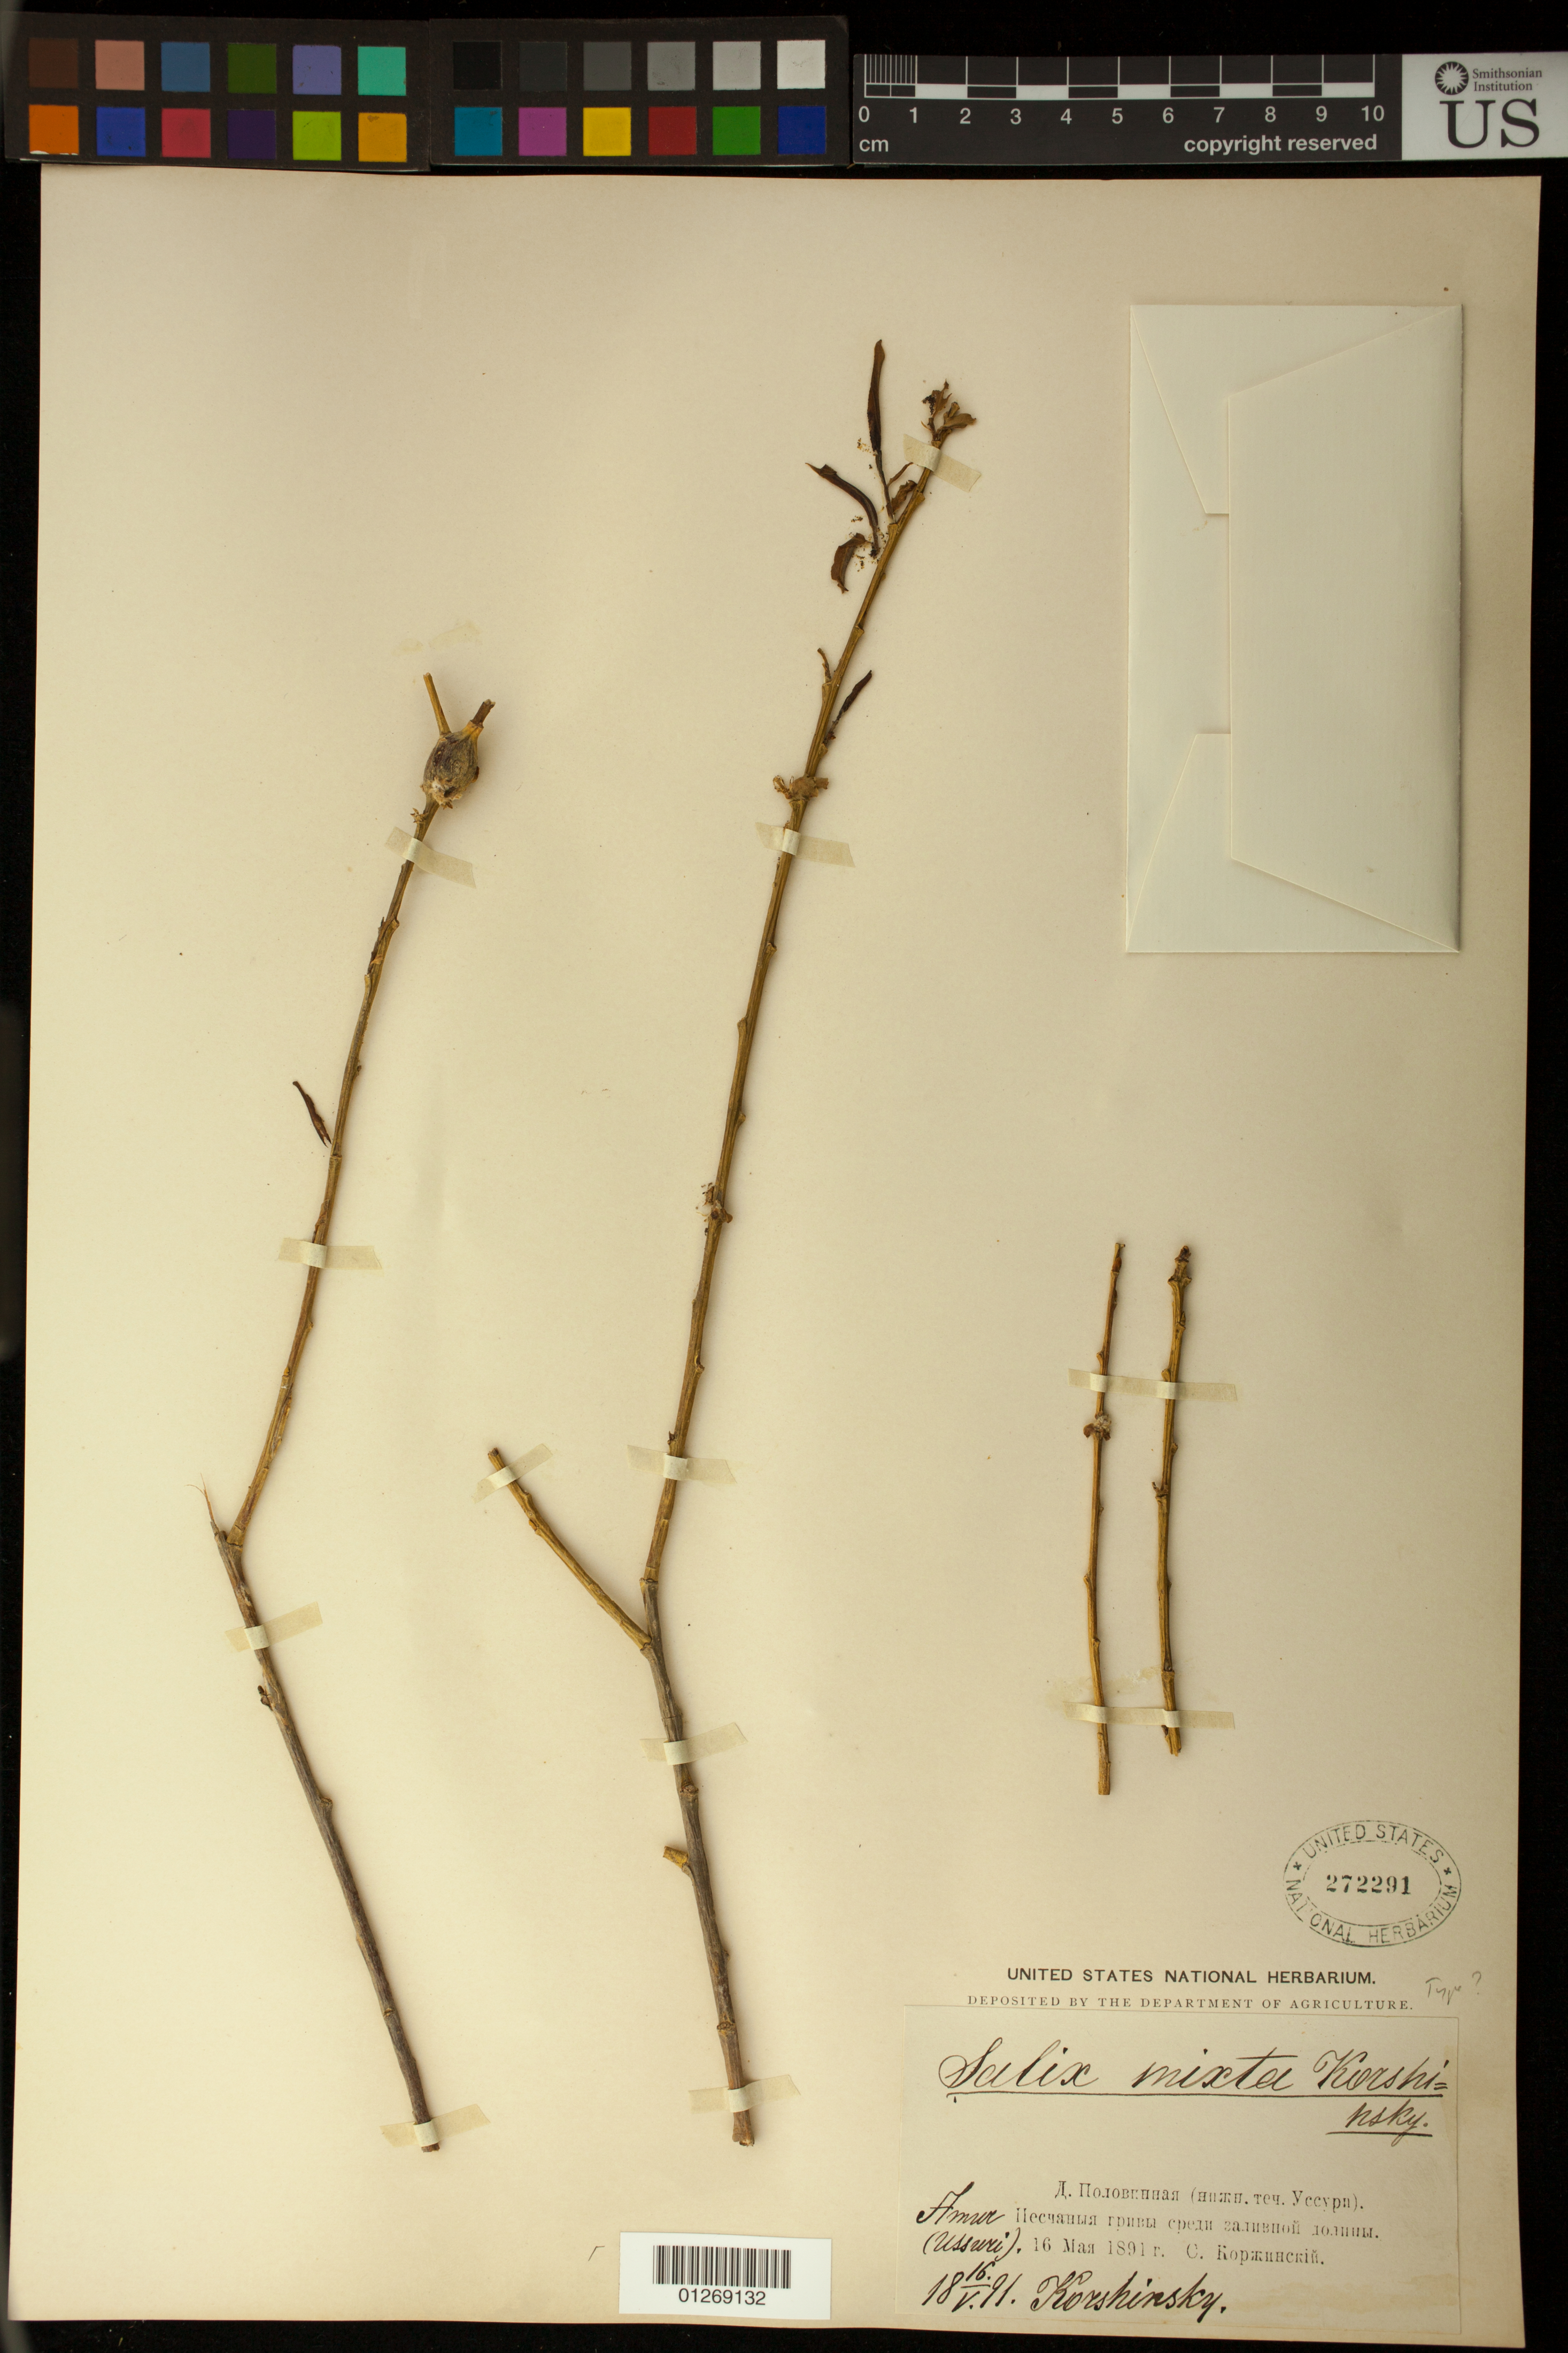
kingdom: Plantae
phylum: Tracheophyta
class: Magnoliopsida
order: Malpighiales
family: Salicaceae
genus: Salix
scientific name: Salix mixta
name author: Korsh.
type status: Possible Type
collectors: S. I. Korshinsky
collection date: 1891-05-16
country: Russian Federation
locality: Amur (Ussuri)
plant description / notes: Surely original material, possibly a type but protologue cites collection date of 17 May (this specimen dated 16 May)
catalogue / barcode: US 272291